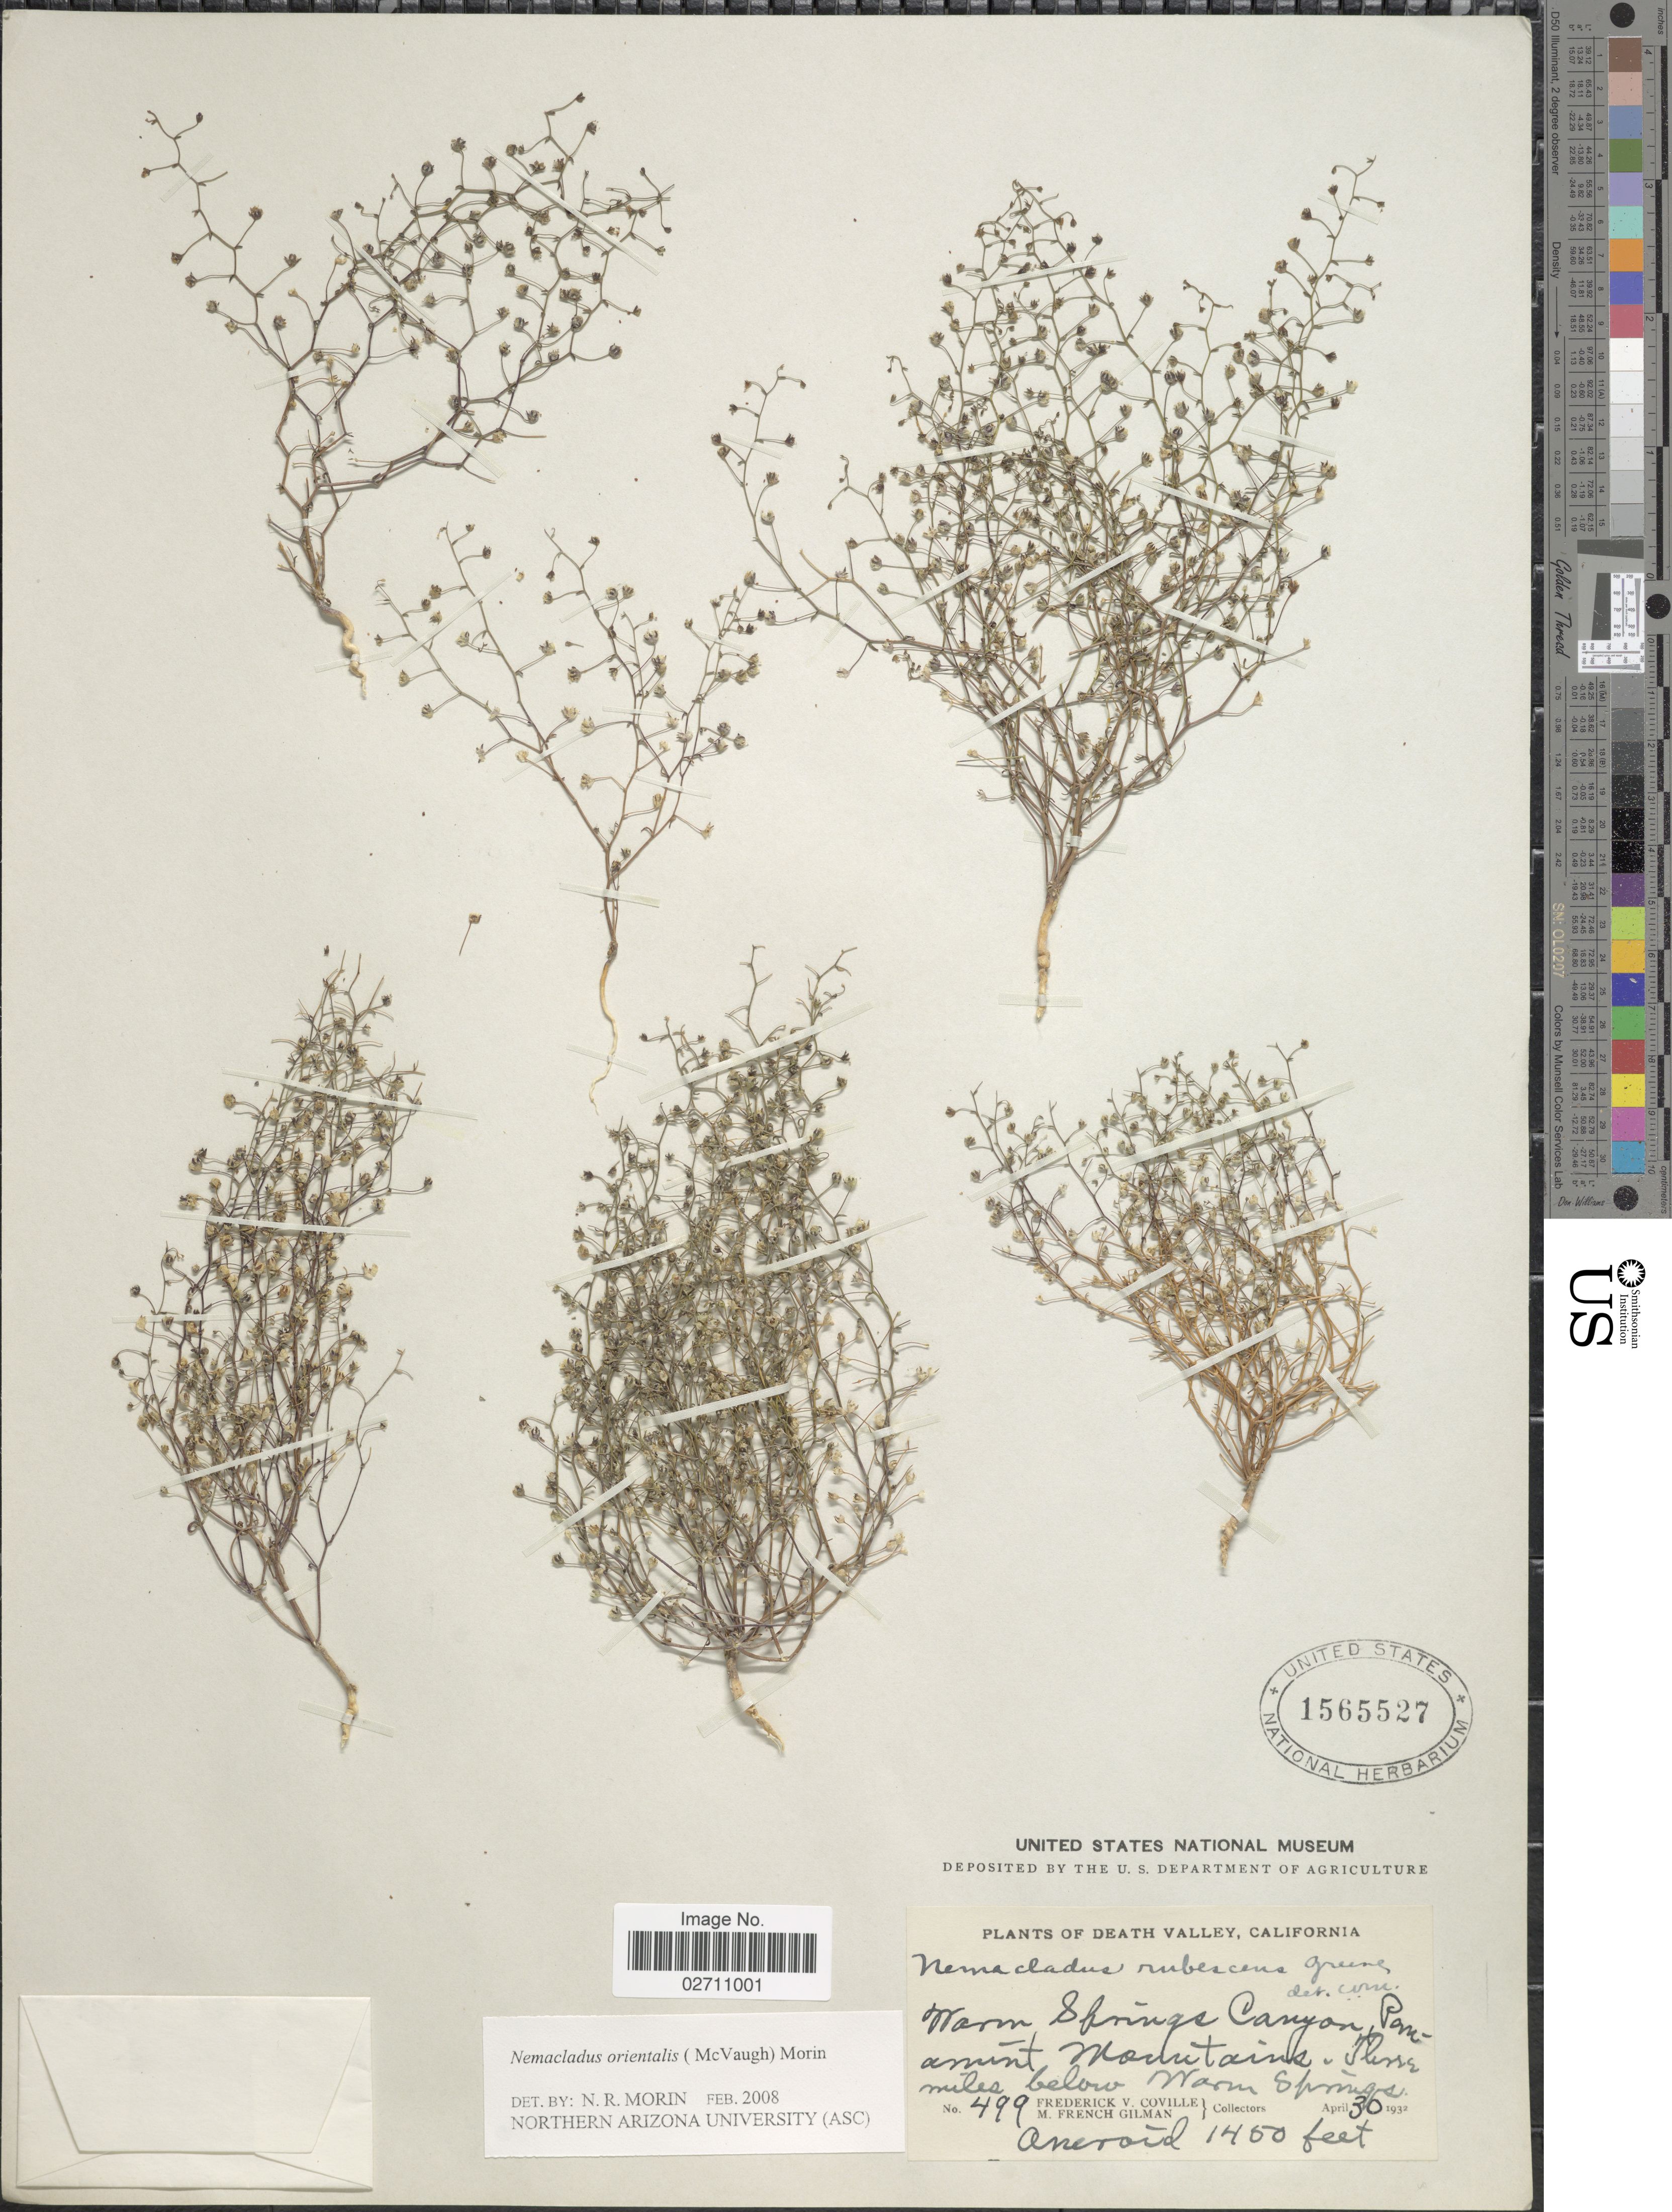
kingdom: Plantae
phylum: Tracheophyta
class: Magnoliopsida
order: Asterales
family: Campanulaceae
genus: Nemacladus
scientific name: Nemacladus orientalis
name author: (McVaugh) Morin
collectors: F. V. Coville & M. F. Gilman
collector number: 499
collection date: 1932-04-30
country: United States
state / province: California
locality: Death Valley, California, Warm Springs Canyon, Panamint Mountains, Three miles below Warm Springs.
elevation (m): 442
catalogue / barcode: US 1565527